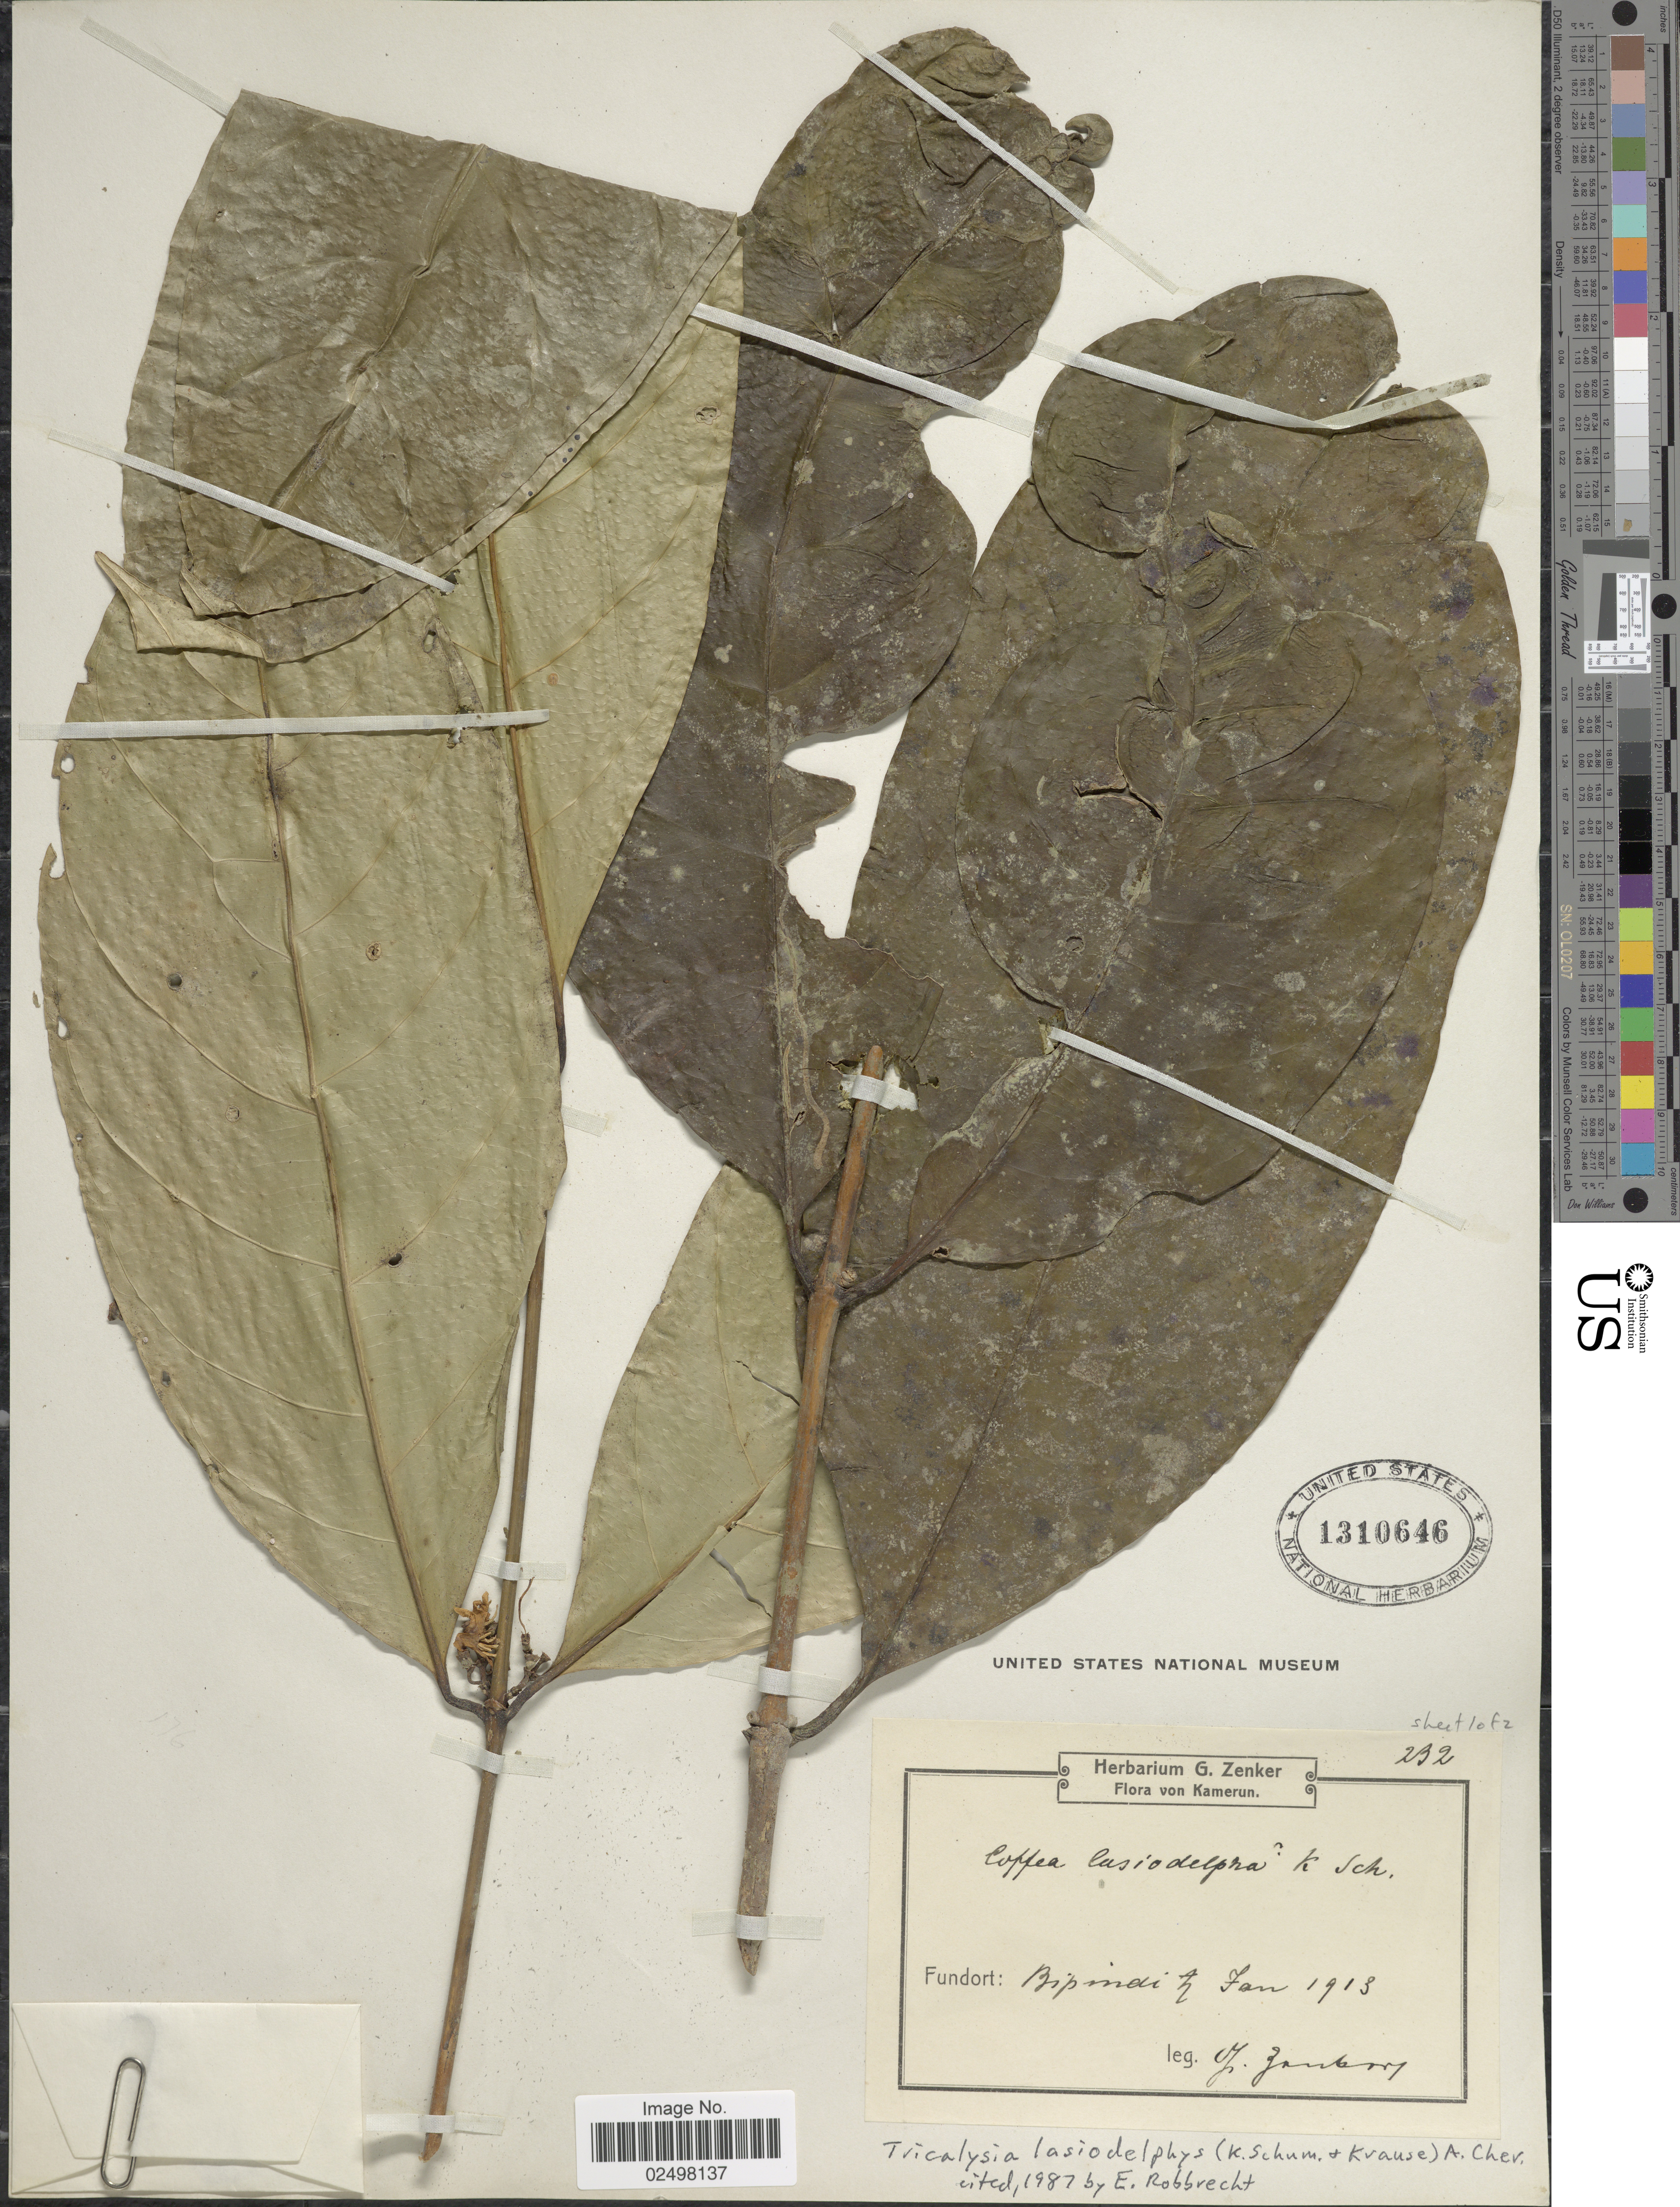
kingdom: Plantae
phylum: Tracheophyta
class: Magnoliopsida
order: Gentianales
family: Rubiaceae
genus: Tricalysia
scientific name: Tricalysia lasiodelphys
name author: (K. Schum. & K. Krause) A. Chev.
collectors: G. A. Zenker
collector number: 232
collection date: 1913-01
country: Cameroon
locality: Bipindi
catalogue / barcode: US 1310646